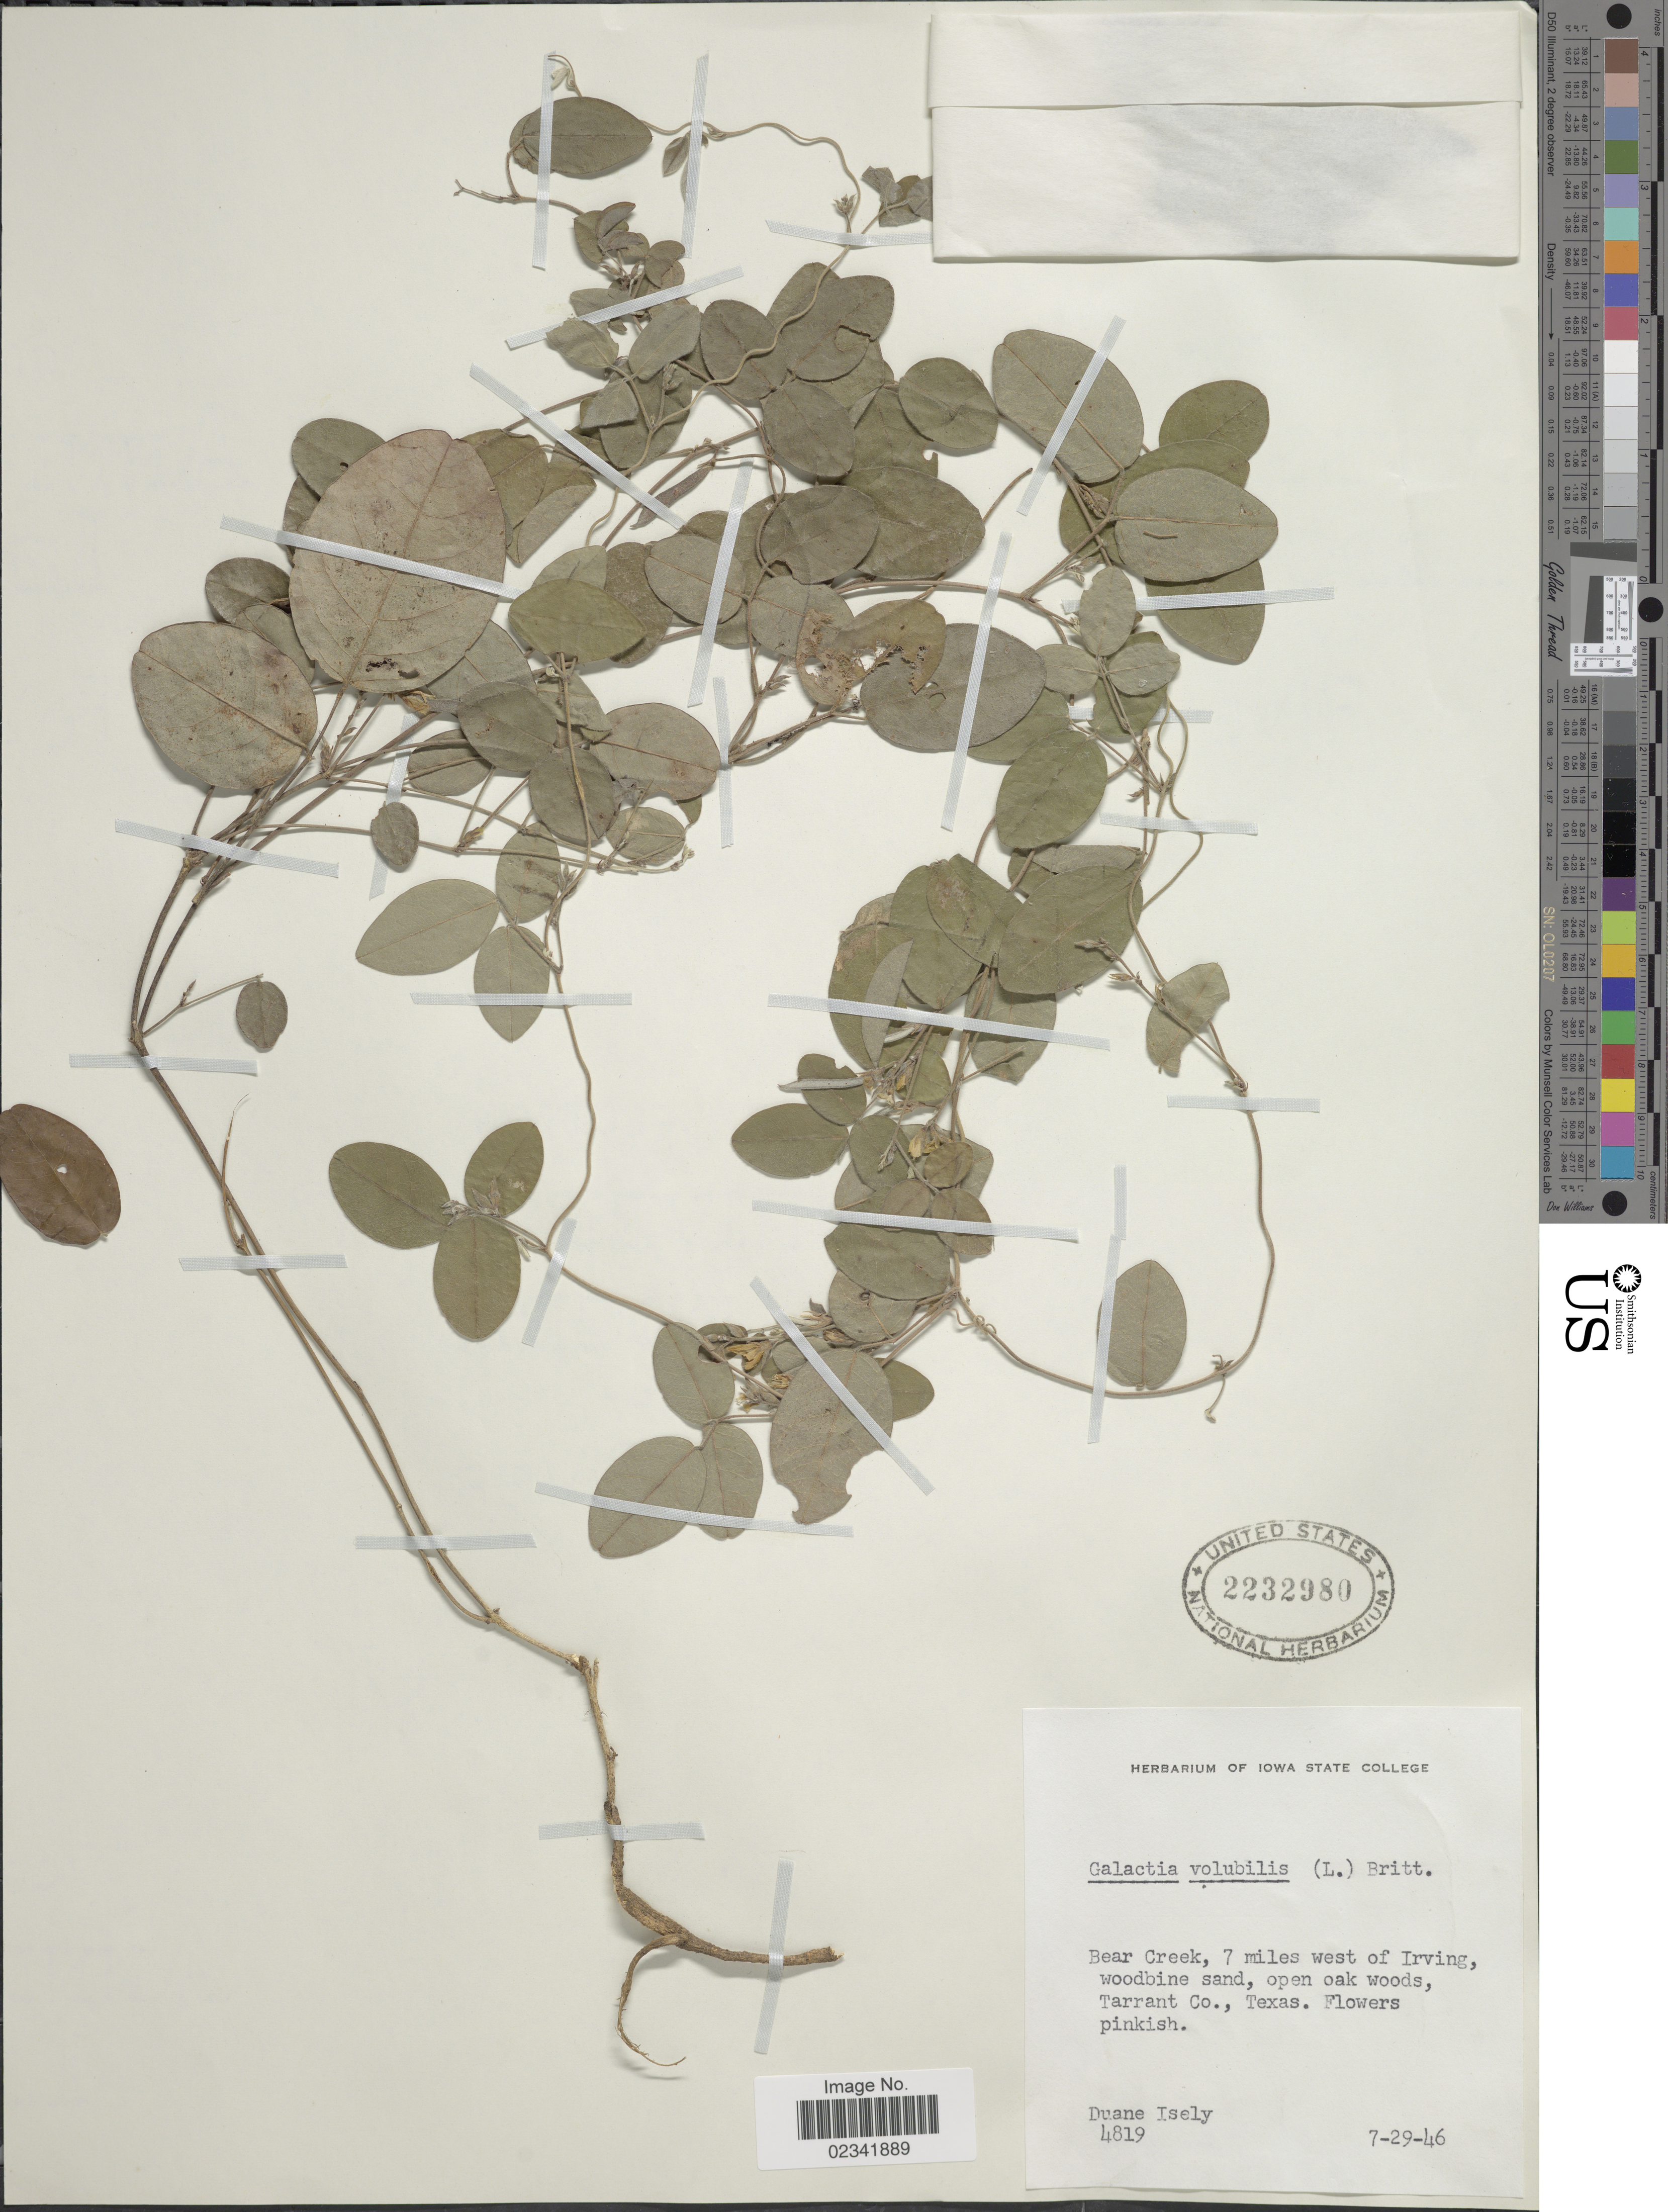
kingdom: Plantae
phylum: Tracheophyta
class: Magnoliopsida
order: Fabales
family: Fabaceae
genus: Galactia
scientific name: Galactia volubilis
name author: (L.) Britton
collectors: D. Isley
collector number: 4819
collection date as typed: Transcribed d/m/y: 29/7/46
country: United States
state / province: Texas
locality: Bear Creek, 7 miles west of Irving, woodbine sand, open oak woods, Tarrant Co., Texas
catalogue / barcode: US 2232980